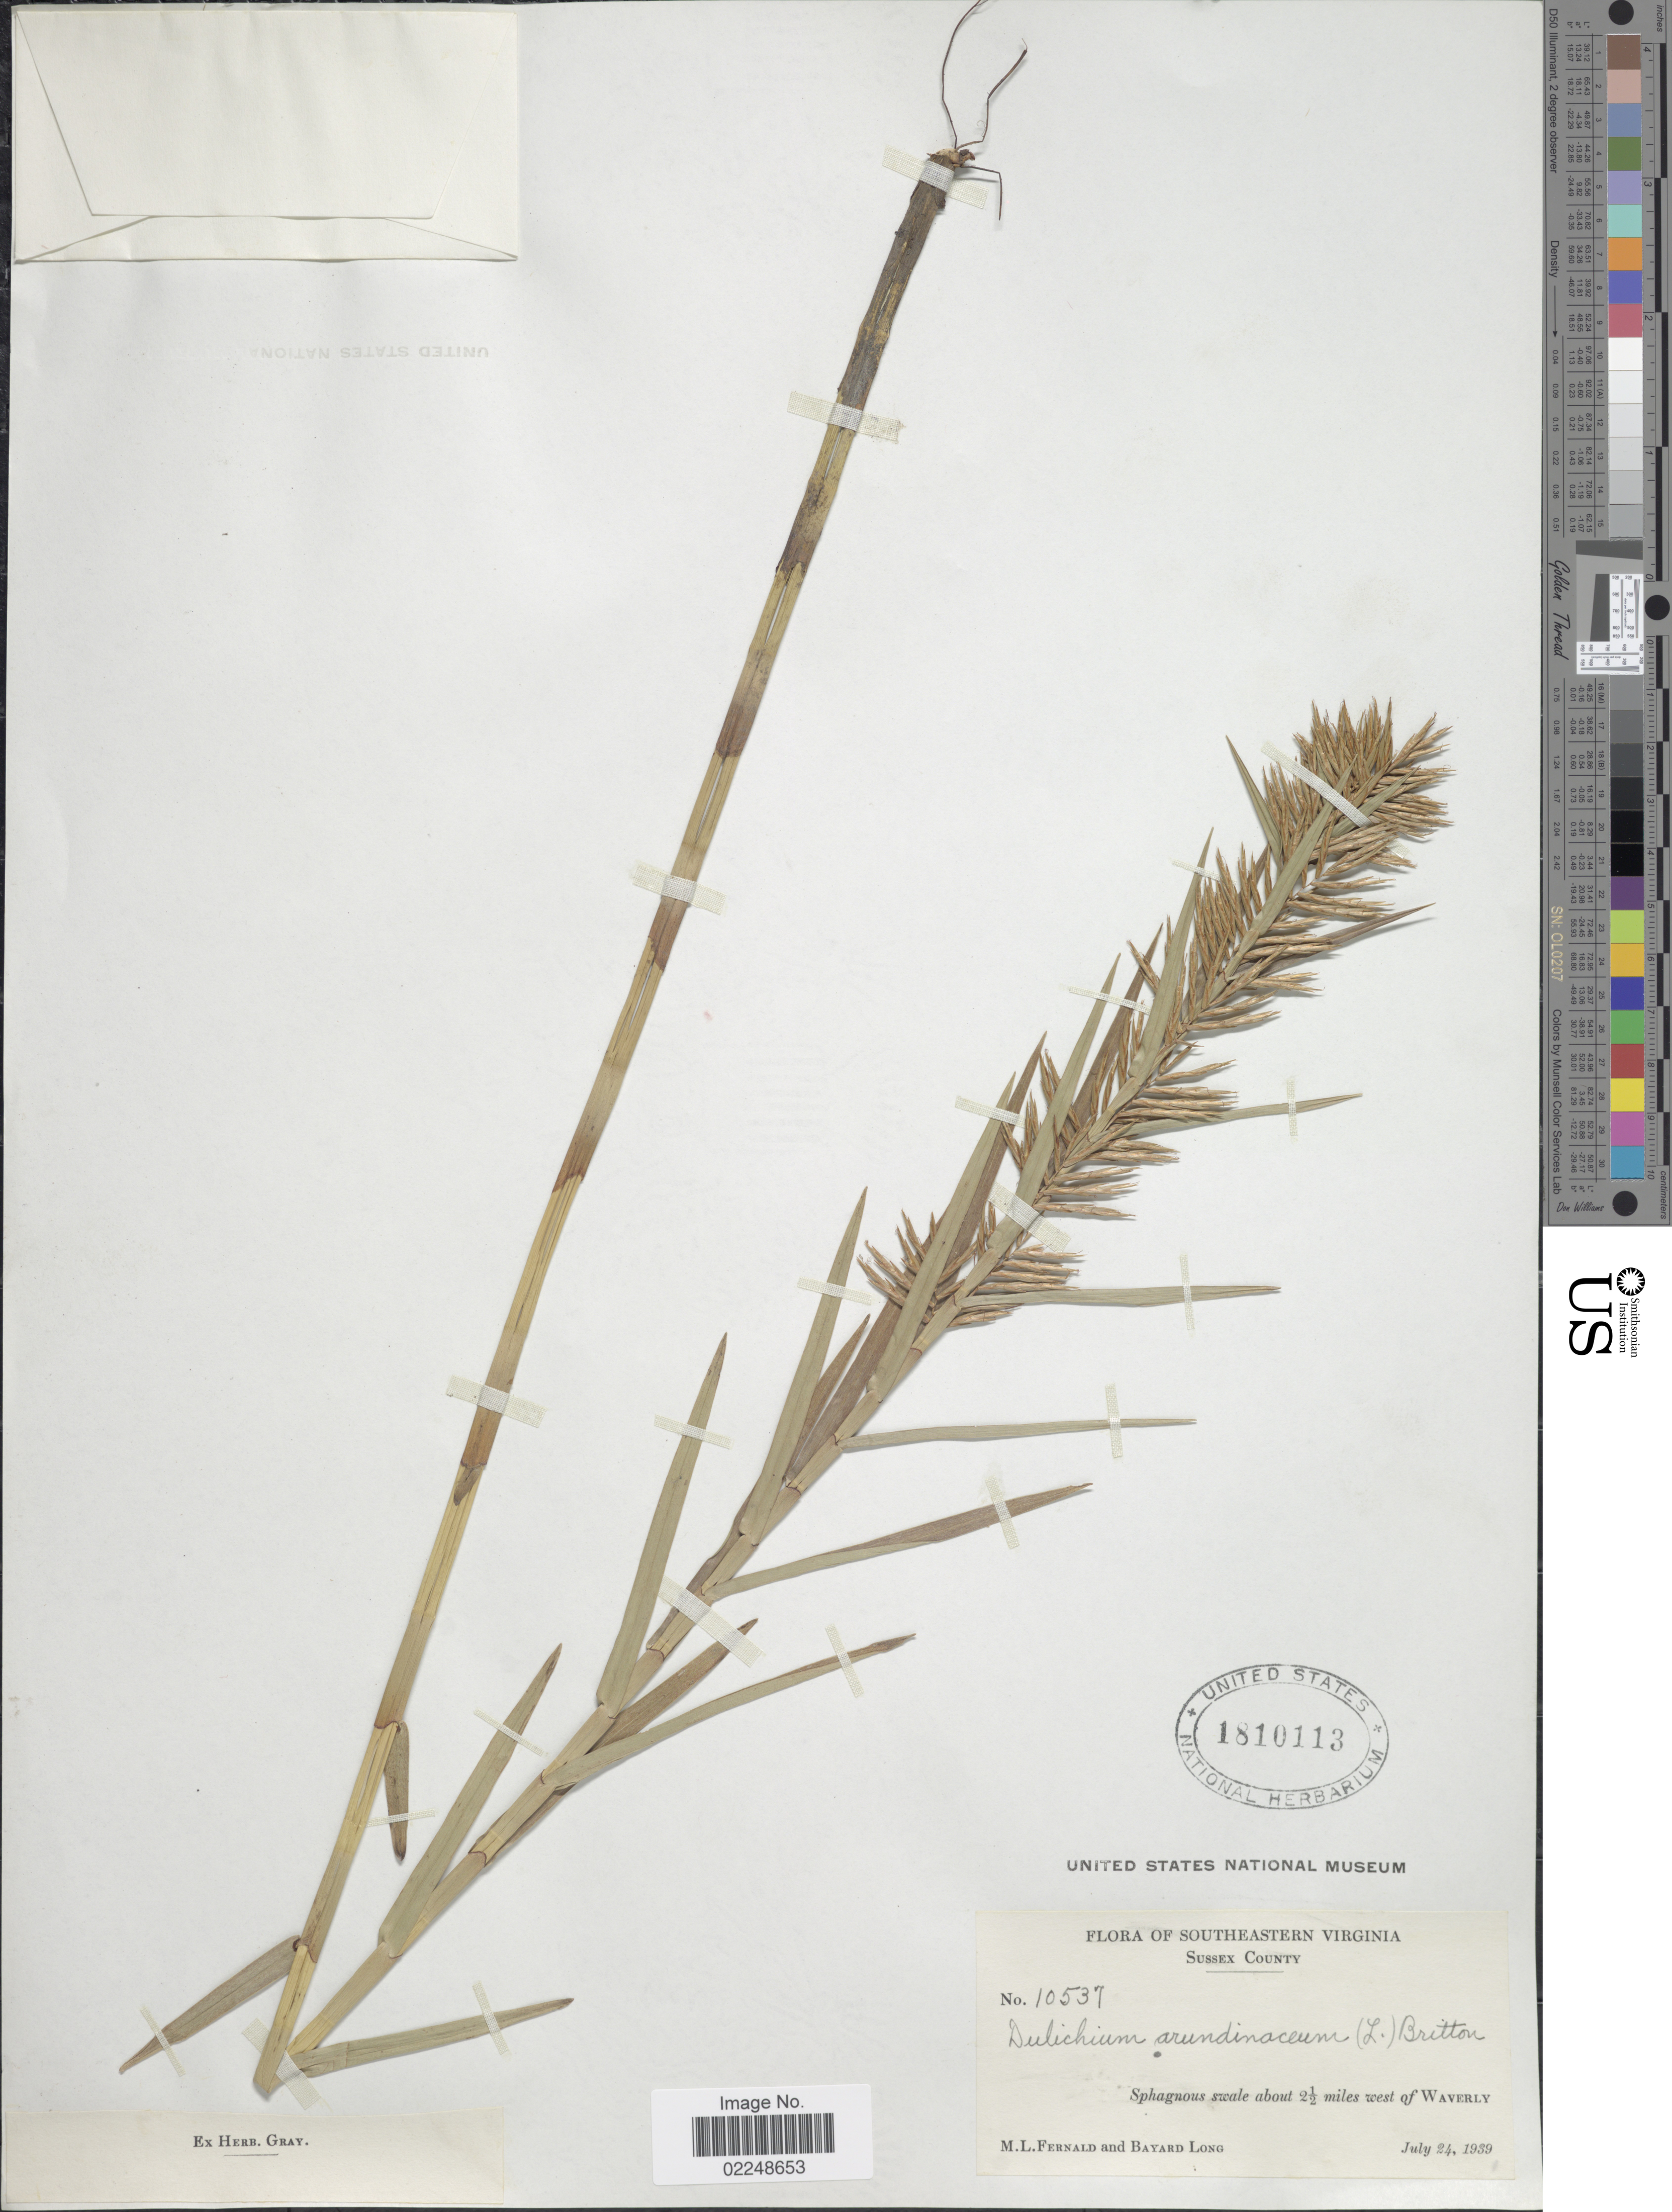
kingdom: Plantae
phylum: Tracheophyta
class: Liliopsida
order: Poales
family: Cyperaceae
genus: Dulichium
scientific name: Dulichium arundinaceum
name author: (L.) Britton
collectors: M. L. Fernald & B. Long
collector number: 10537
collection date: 1939-07-24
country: United States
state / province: Virginia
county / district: Sussex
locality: Southeastern Virginia, Sussex County, Sphagnous swale bout 2½ miles west of Waverly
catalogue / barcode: US 1810113